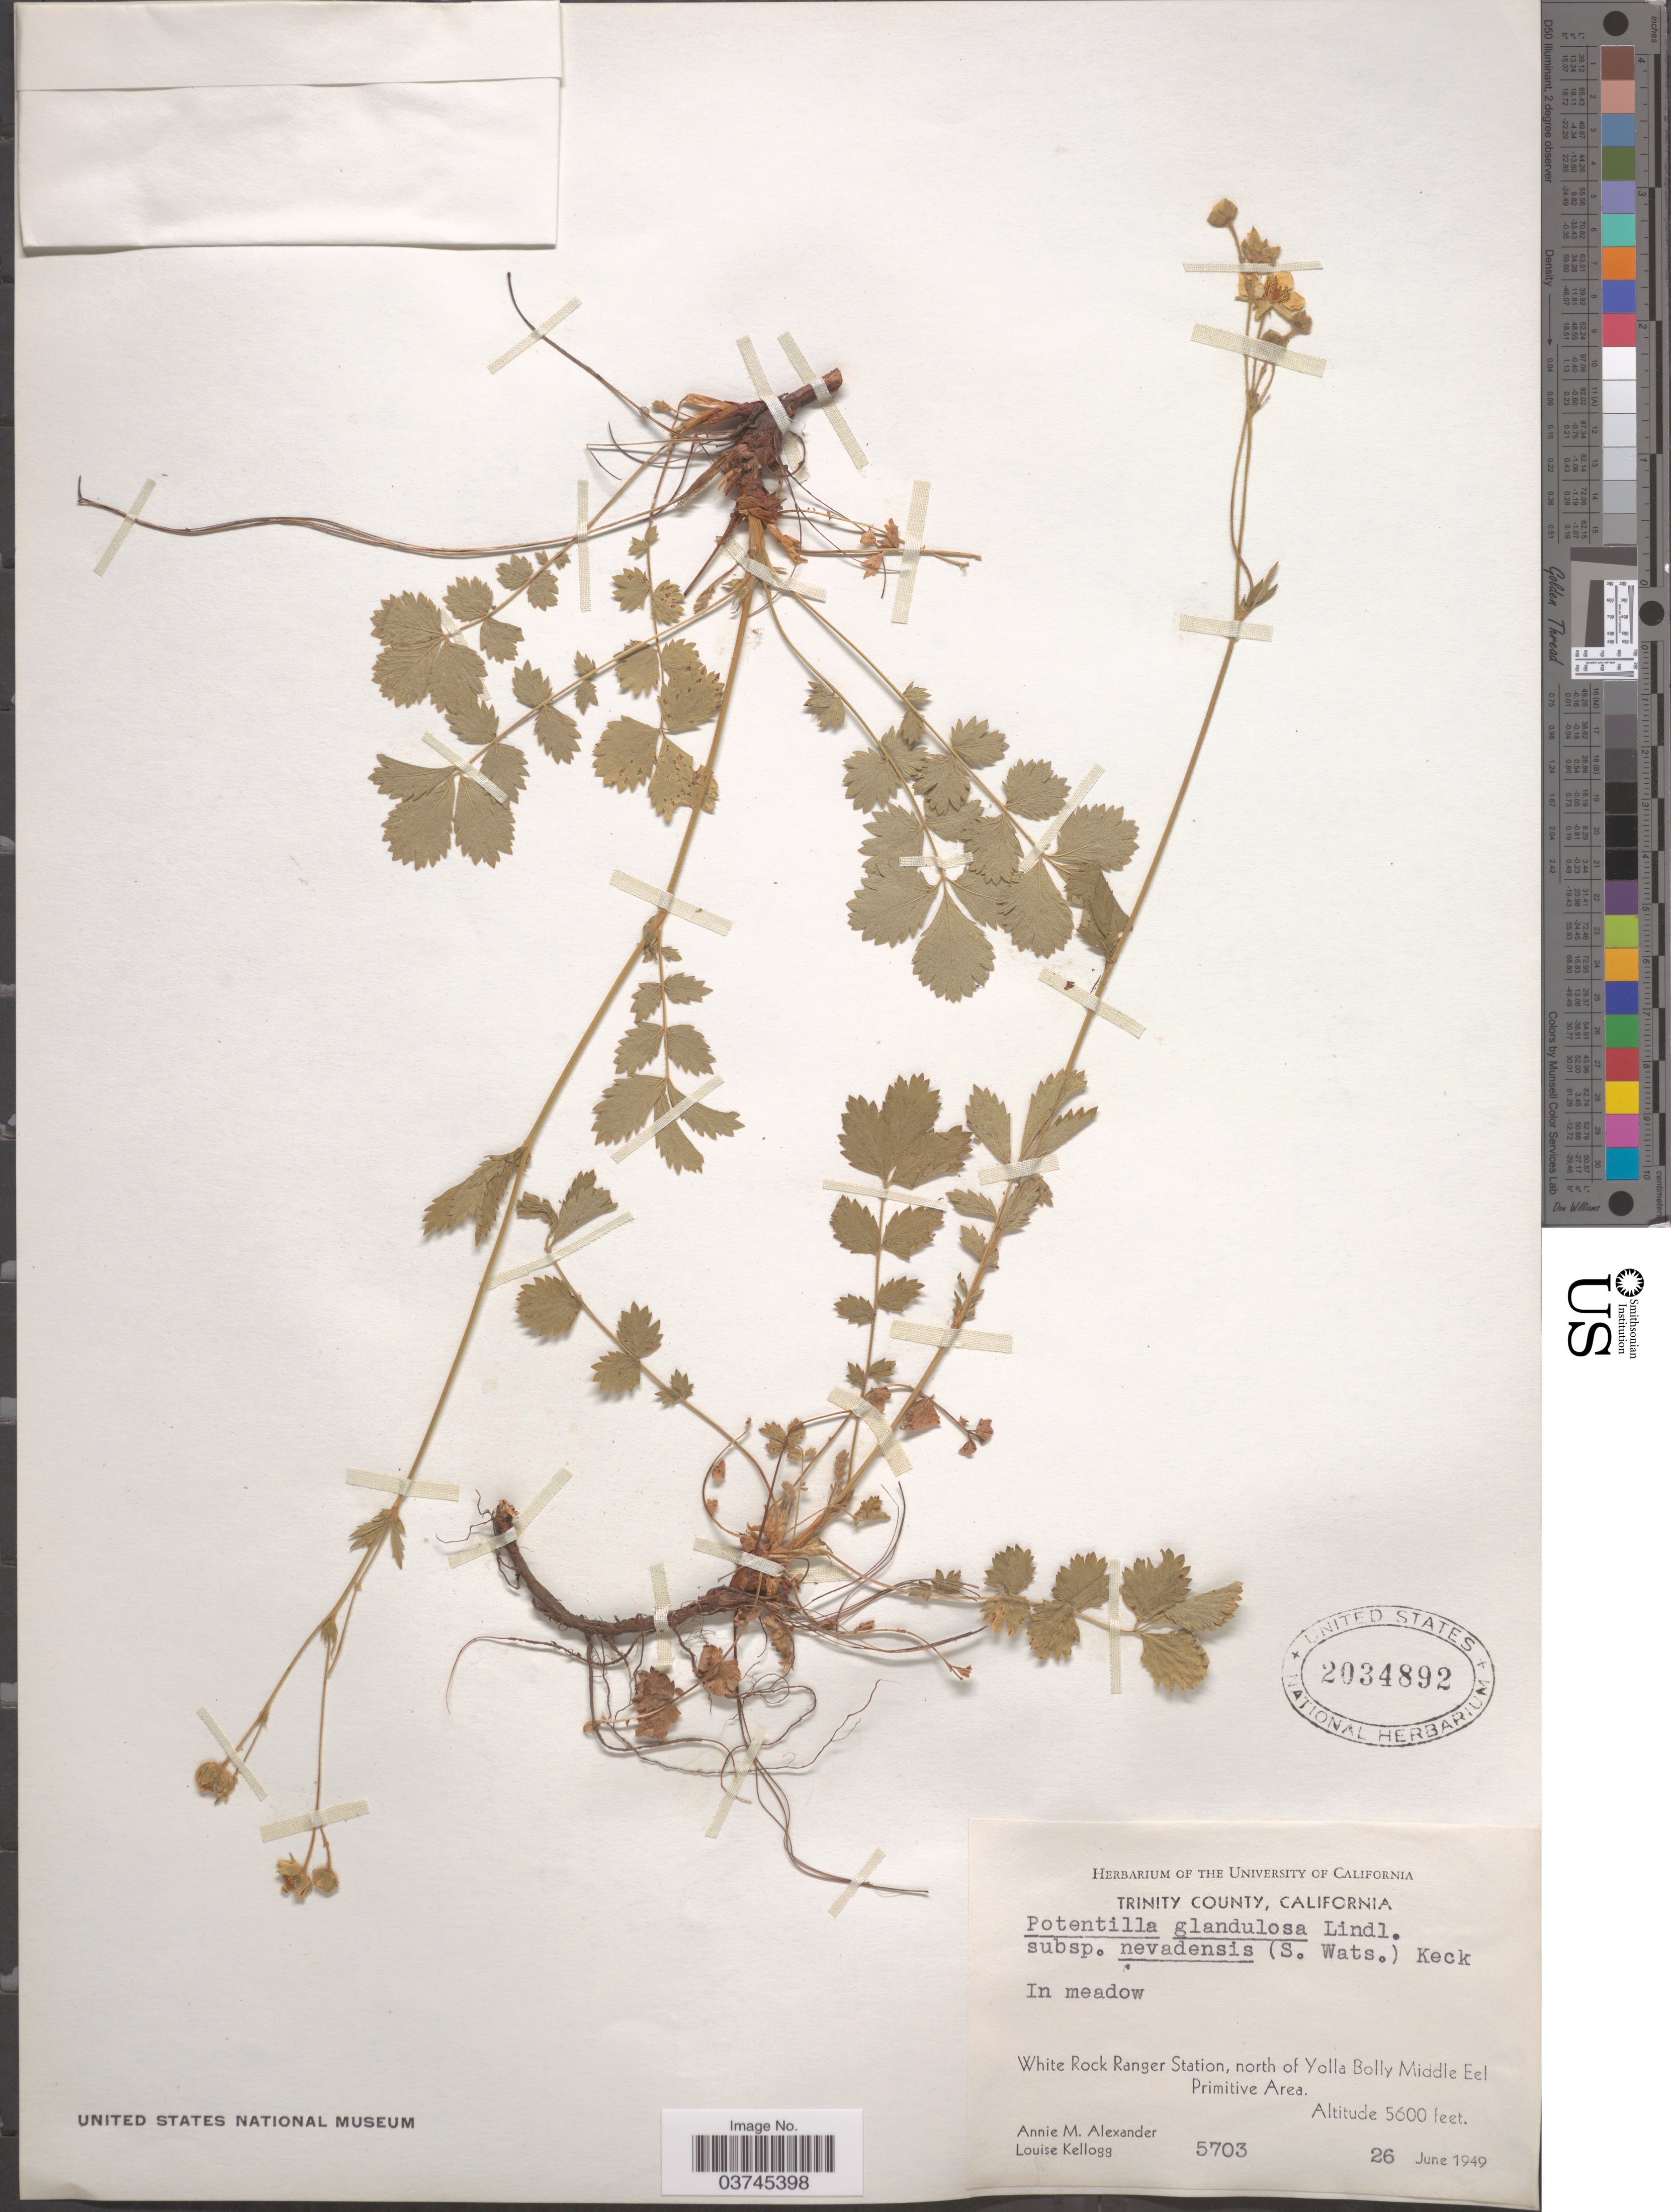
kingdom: Plantae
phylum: Tracheophyta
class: Magnoliopsida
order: Rosales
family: Rosaceae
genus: Drymocallis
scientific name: Drymocallis lactea var. austiniae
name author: (Jeps.) Ertter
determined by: Strong, Mark T., (BOT), Smithsonian Institution - National Museum of Natural History (UNITED STATES)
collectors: A. M. Alexander & L. Kellogg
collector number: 5703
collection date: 1949-06-26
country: United States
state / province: California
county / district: Trinity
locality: Trinity County. White Rock Ranger Station, north of Yolla Bolly Middle Eel Primitive Area.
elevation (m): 1707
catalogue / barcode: US 2034892